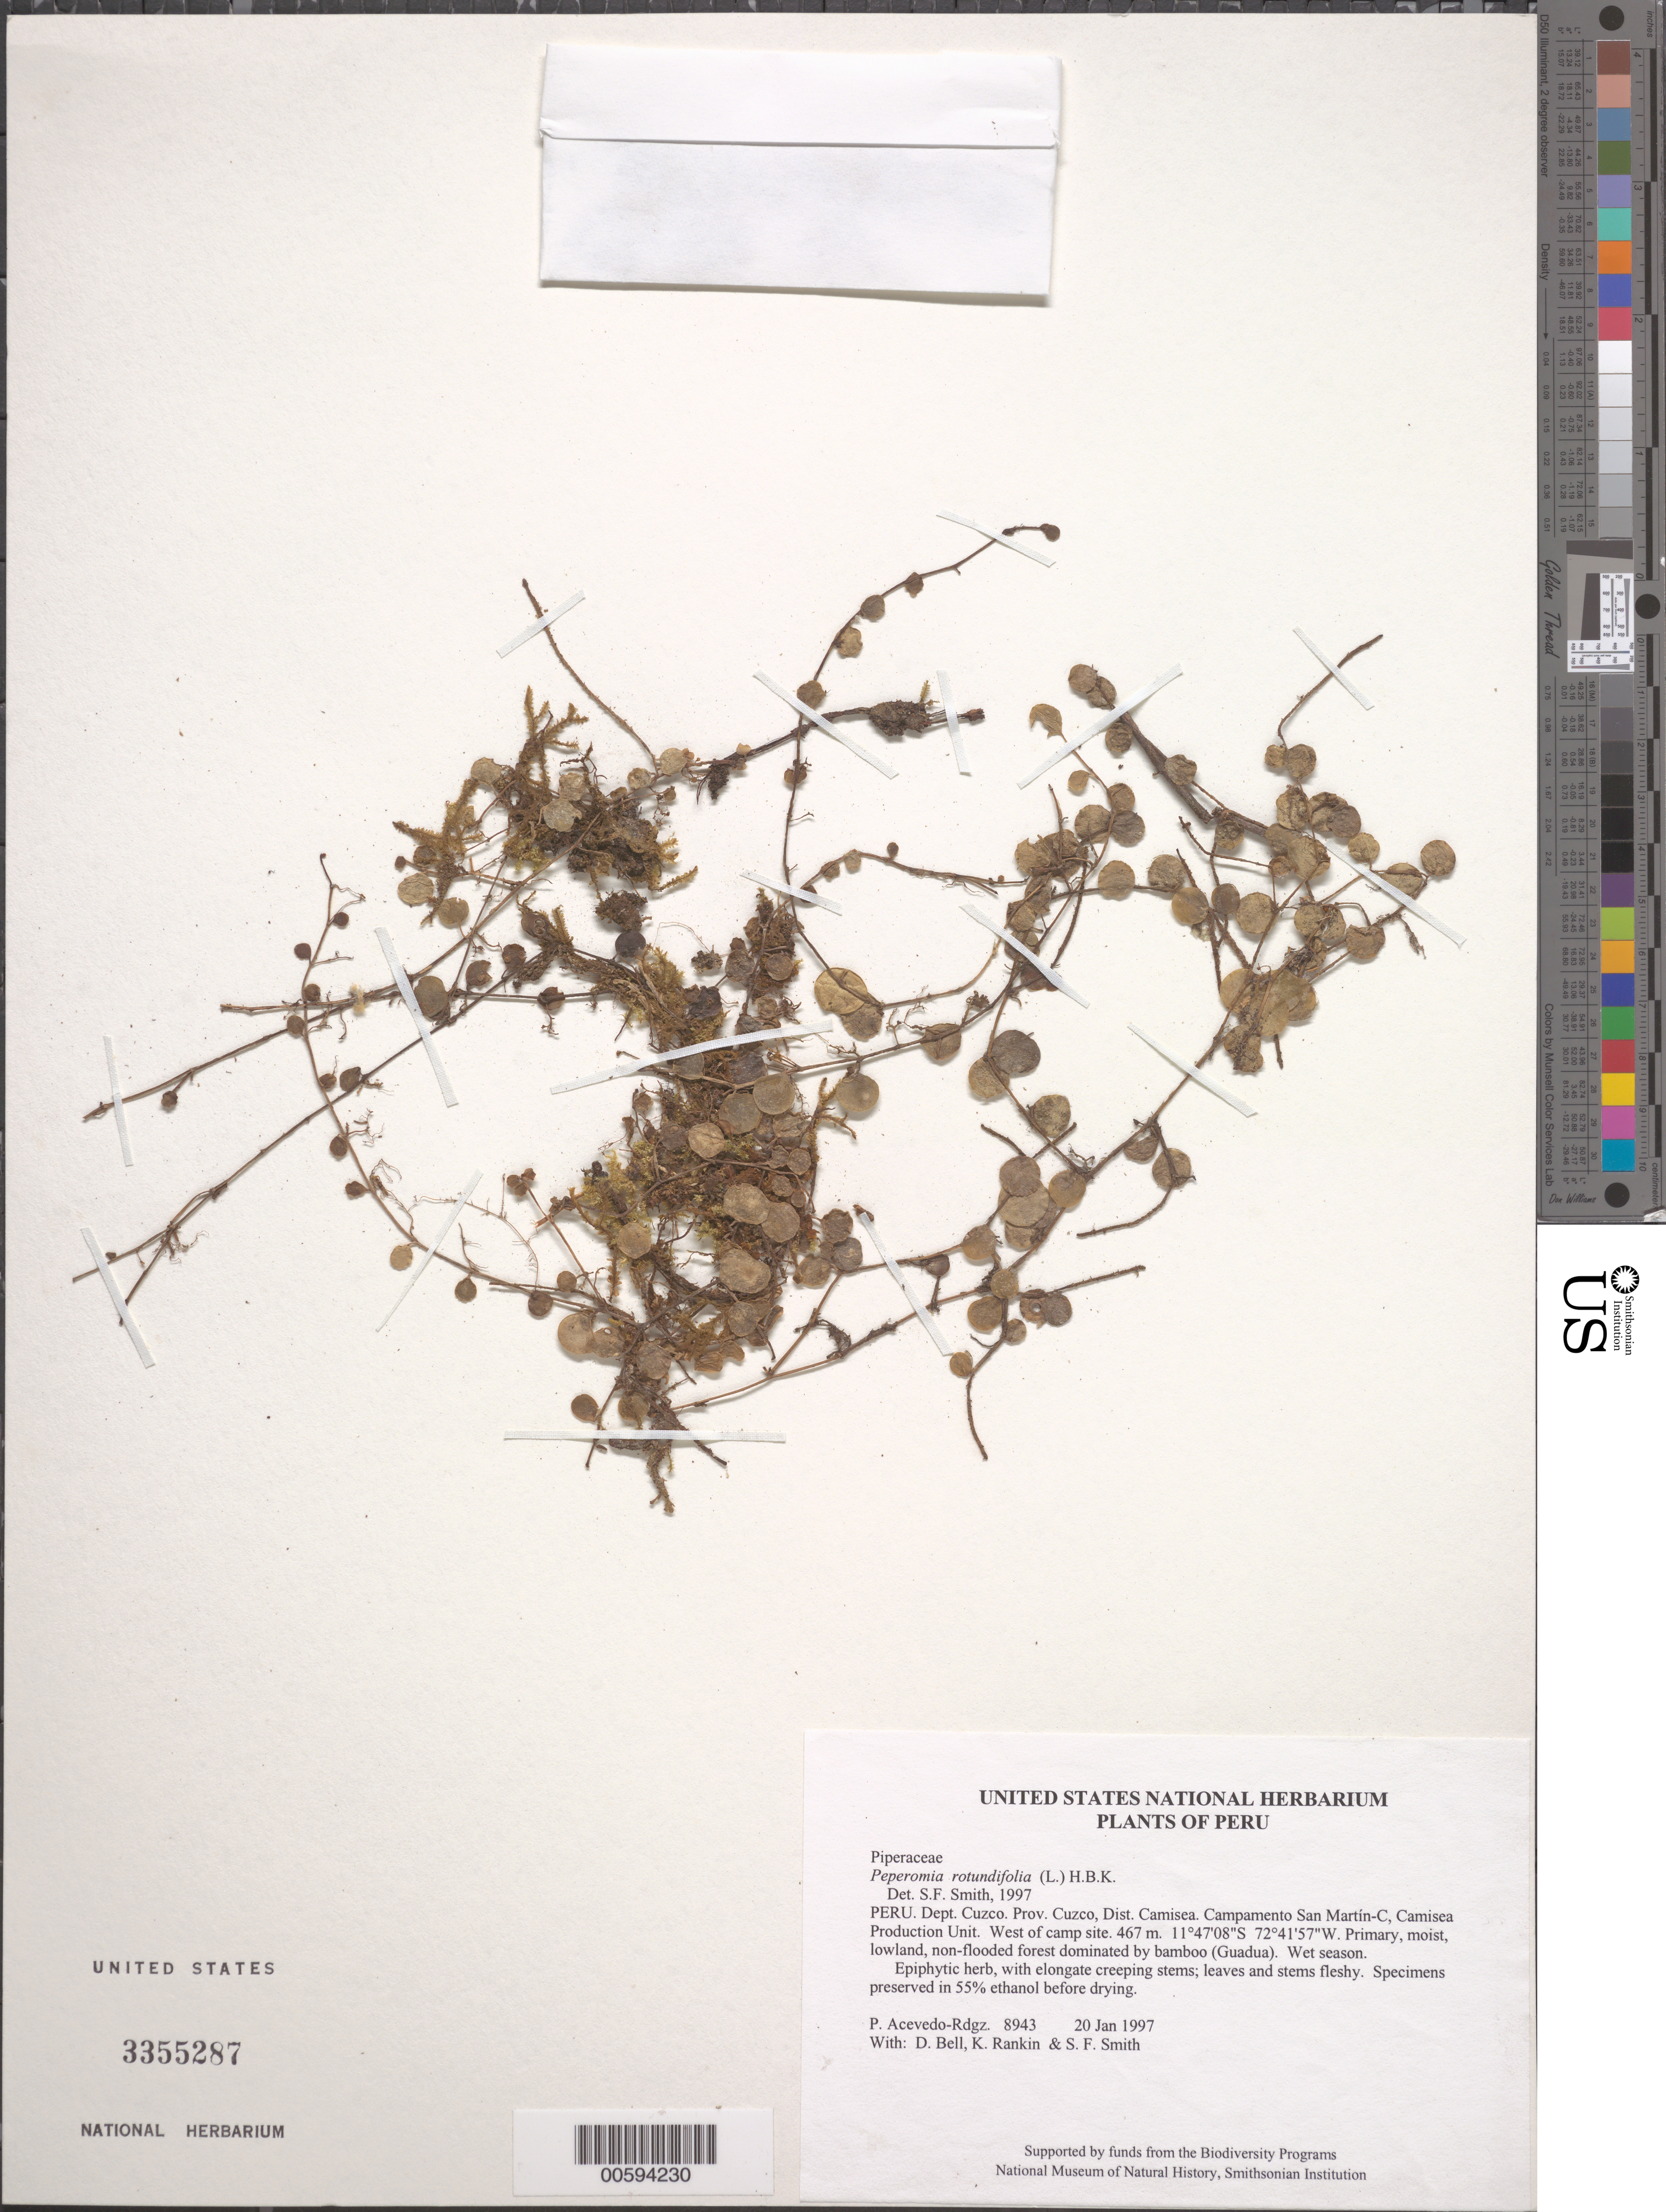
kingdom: Plantae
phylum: Tracheophyta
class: Magnoliopsida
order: Piperales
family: Piperaceae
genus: Peperomia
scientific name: Peperomia rotundifolia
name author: (L.) Kunth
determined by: Smith, Stephen F., (US), NMNH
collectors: P. Acevedo-Rodr., D. A. Bell, K. B. Rankin & S.F. Smith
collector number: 8943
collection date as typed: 20 Jan 1997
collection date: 1997-01-20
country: Peru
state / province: Cusco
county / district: Cusco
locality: Districto Camisea, Campamento San Martín-C, Camisea Production Unit. West of camp site.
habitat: Primary, moist, lowland, non-flooded forest dominated by bamboo (Guadua). Wet season.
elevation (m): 467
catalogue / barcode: US 3355287